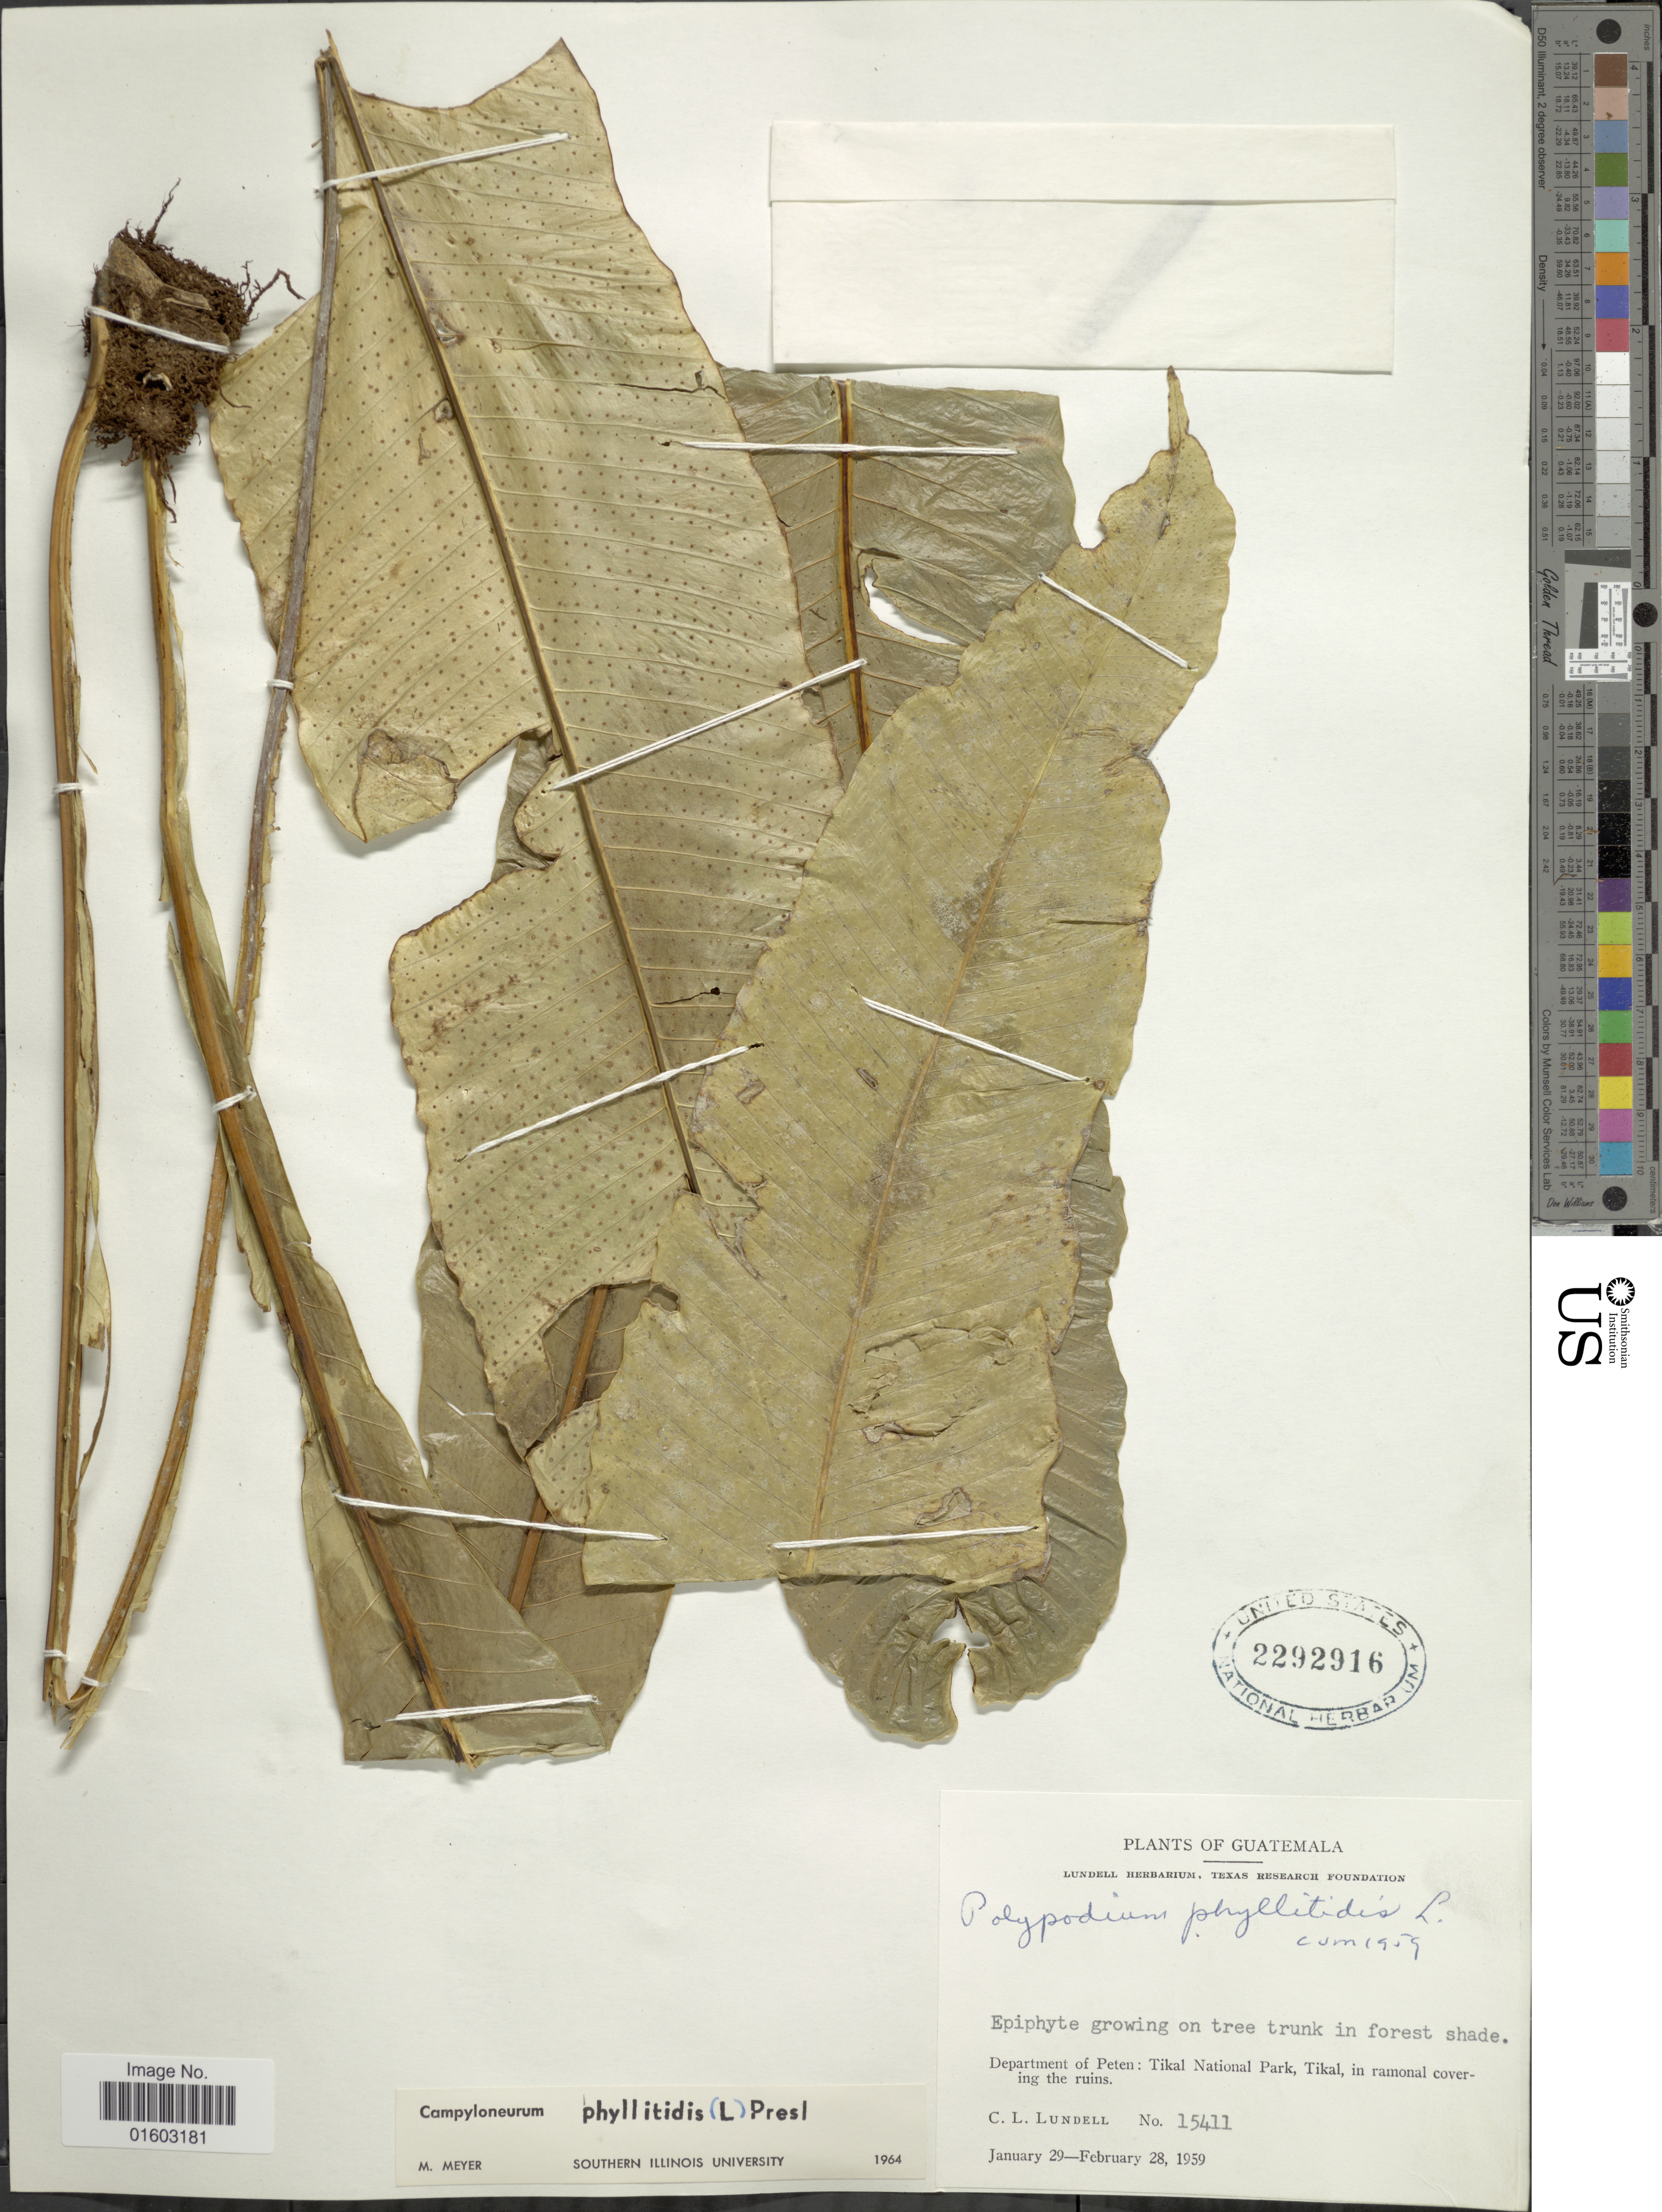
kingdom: Plantae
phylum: Tracheophyta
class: Polypodiopsida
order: Polypodiales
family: Polypodiaceae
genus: Campyloneurum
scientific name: Campyloneurum phyllitidis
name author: (L.) C. Presl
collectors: C. L. Lundell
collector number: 15411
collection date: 1959-01-29/1959-02-28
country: Guatemala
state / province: El Petén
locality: Department of Peten: Tikal National Park, in ramonal covering the ruins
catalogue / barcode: US 2292916